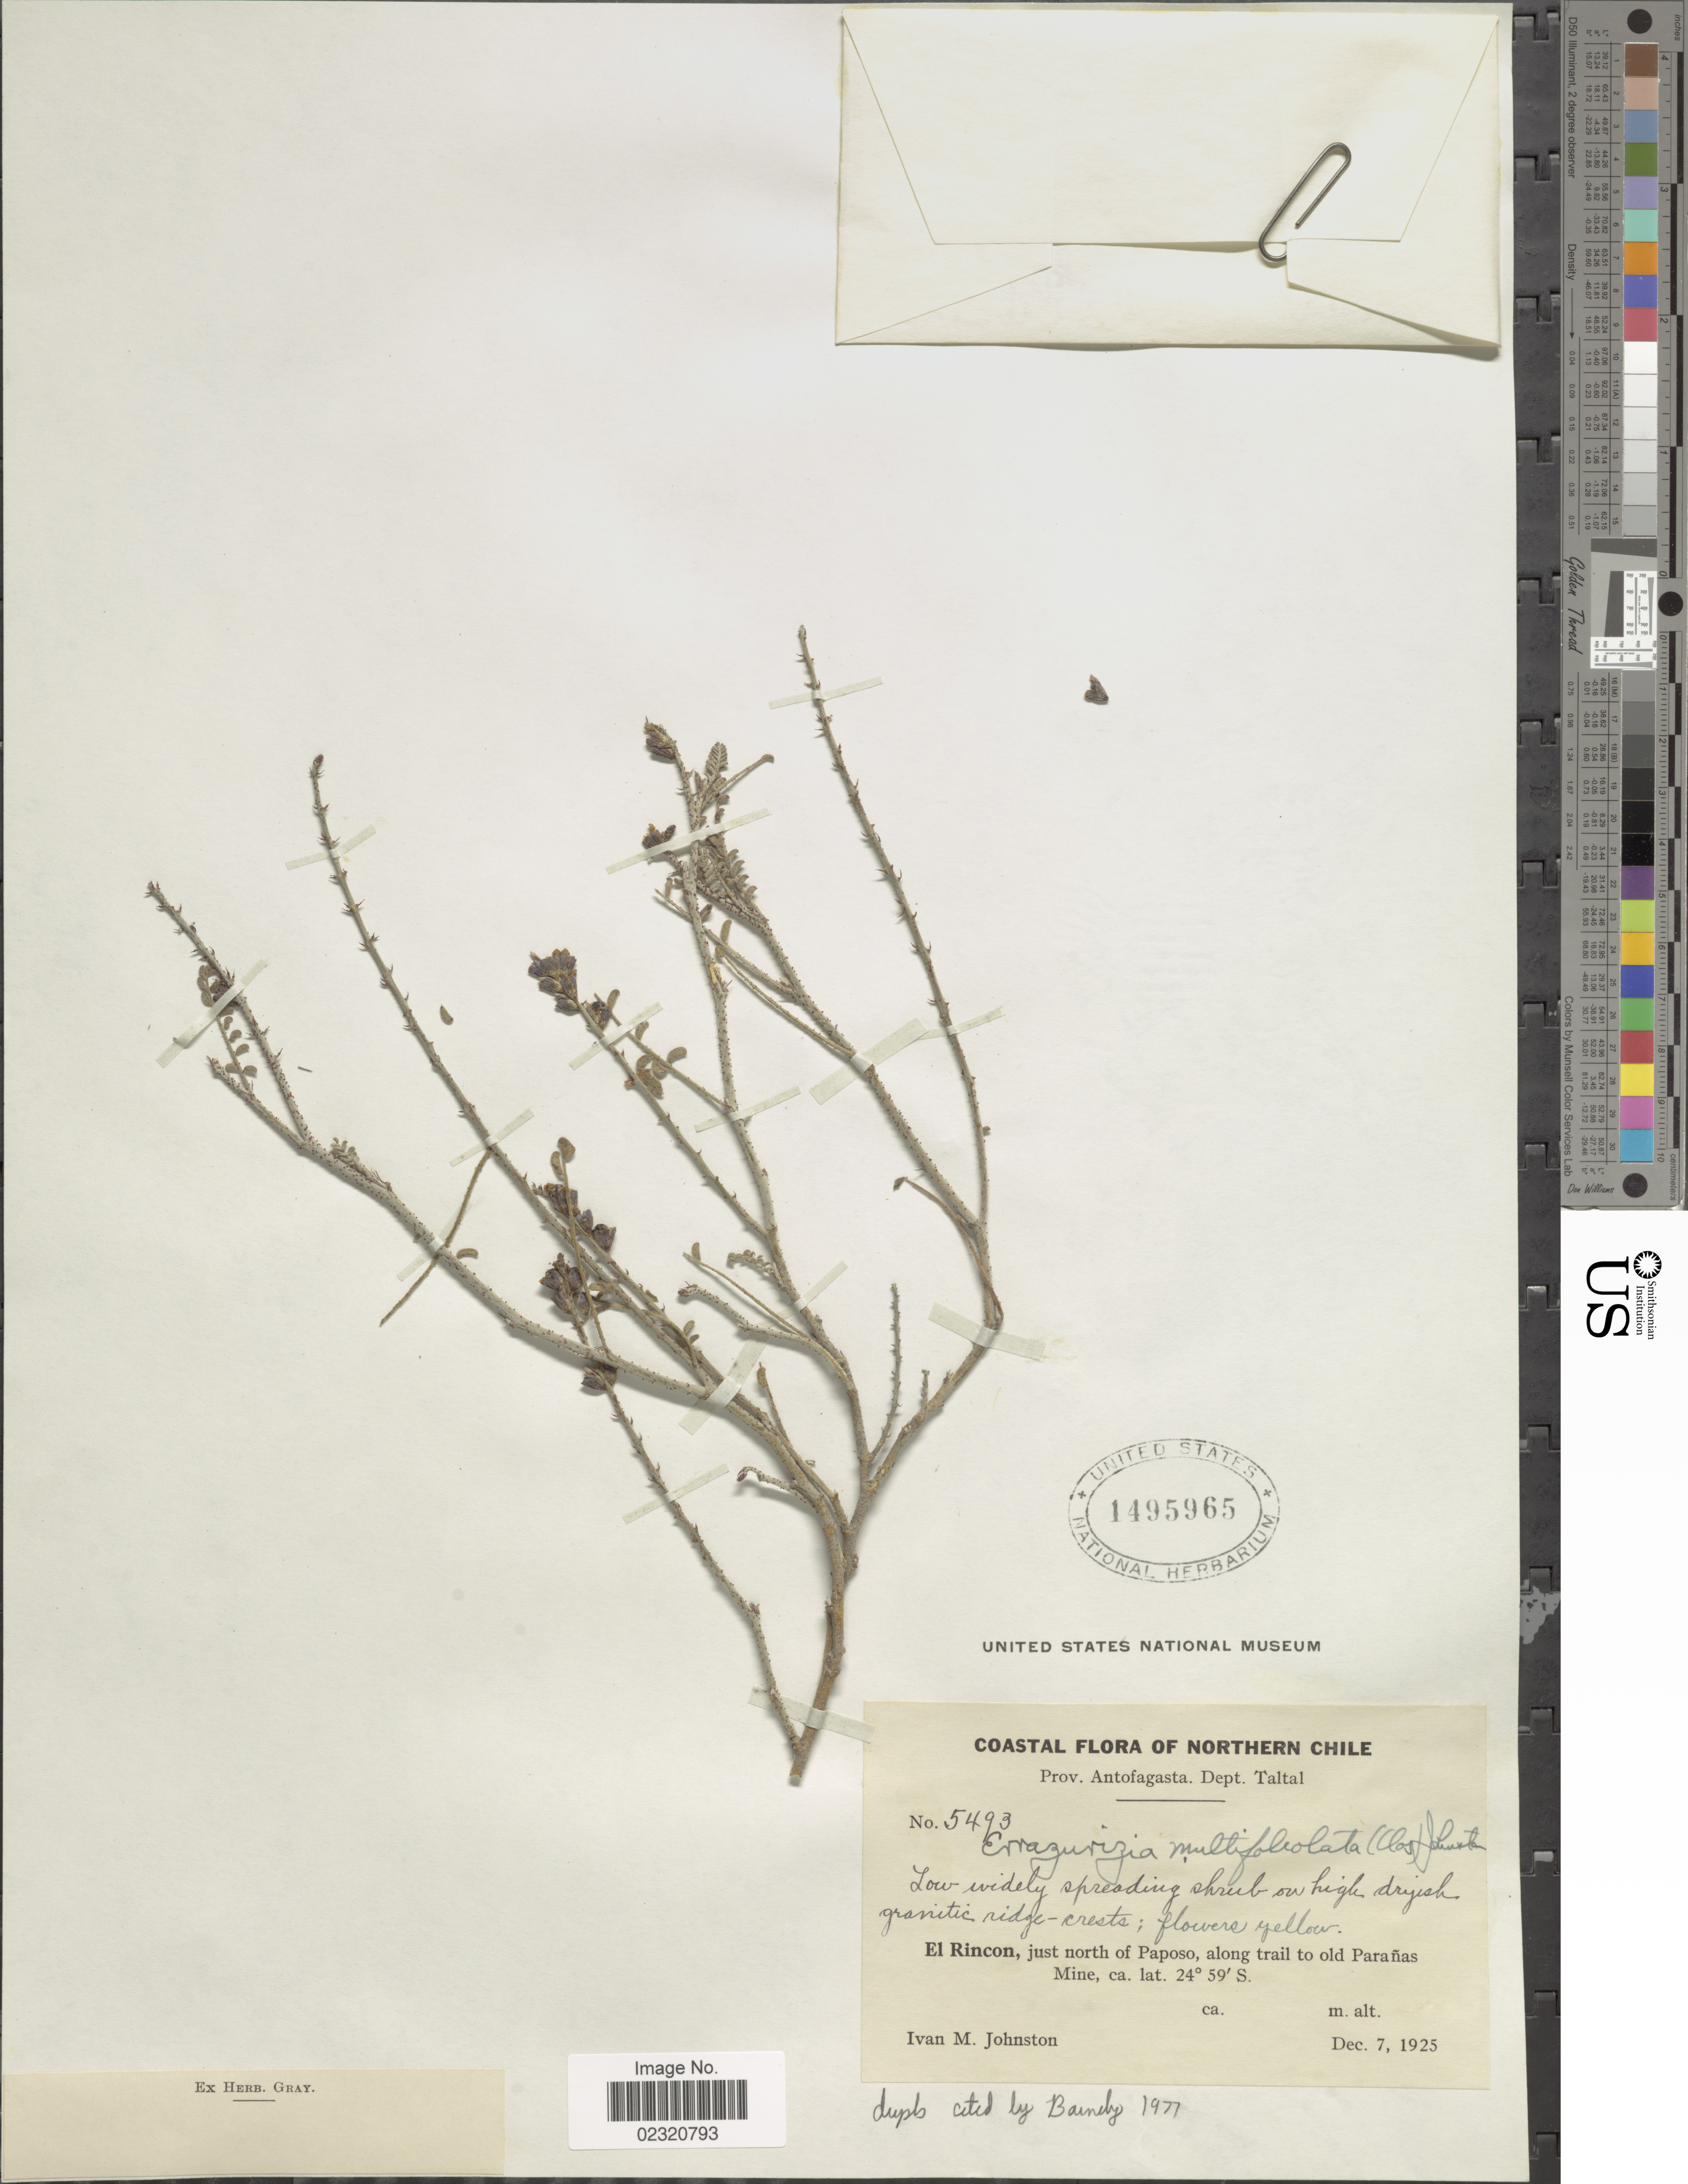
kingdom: Plantae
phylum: Tracheophyta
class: Magnoliopsida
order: Fabales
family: Fabaceae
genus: Errazurizia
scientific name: Errazurizia multifoliolata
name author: (Clos) I.M. Johnst.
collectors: I.M. Johnston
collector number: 5493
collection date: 1925-12-07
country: Chile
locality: Coastal Flora of Northern Chile, Prov. Antofagasta. Dept. Taltal, El Rincon, Just north of Paposo, along trail to old Paranas Mine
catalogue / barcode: US 1495965